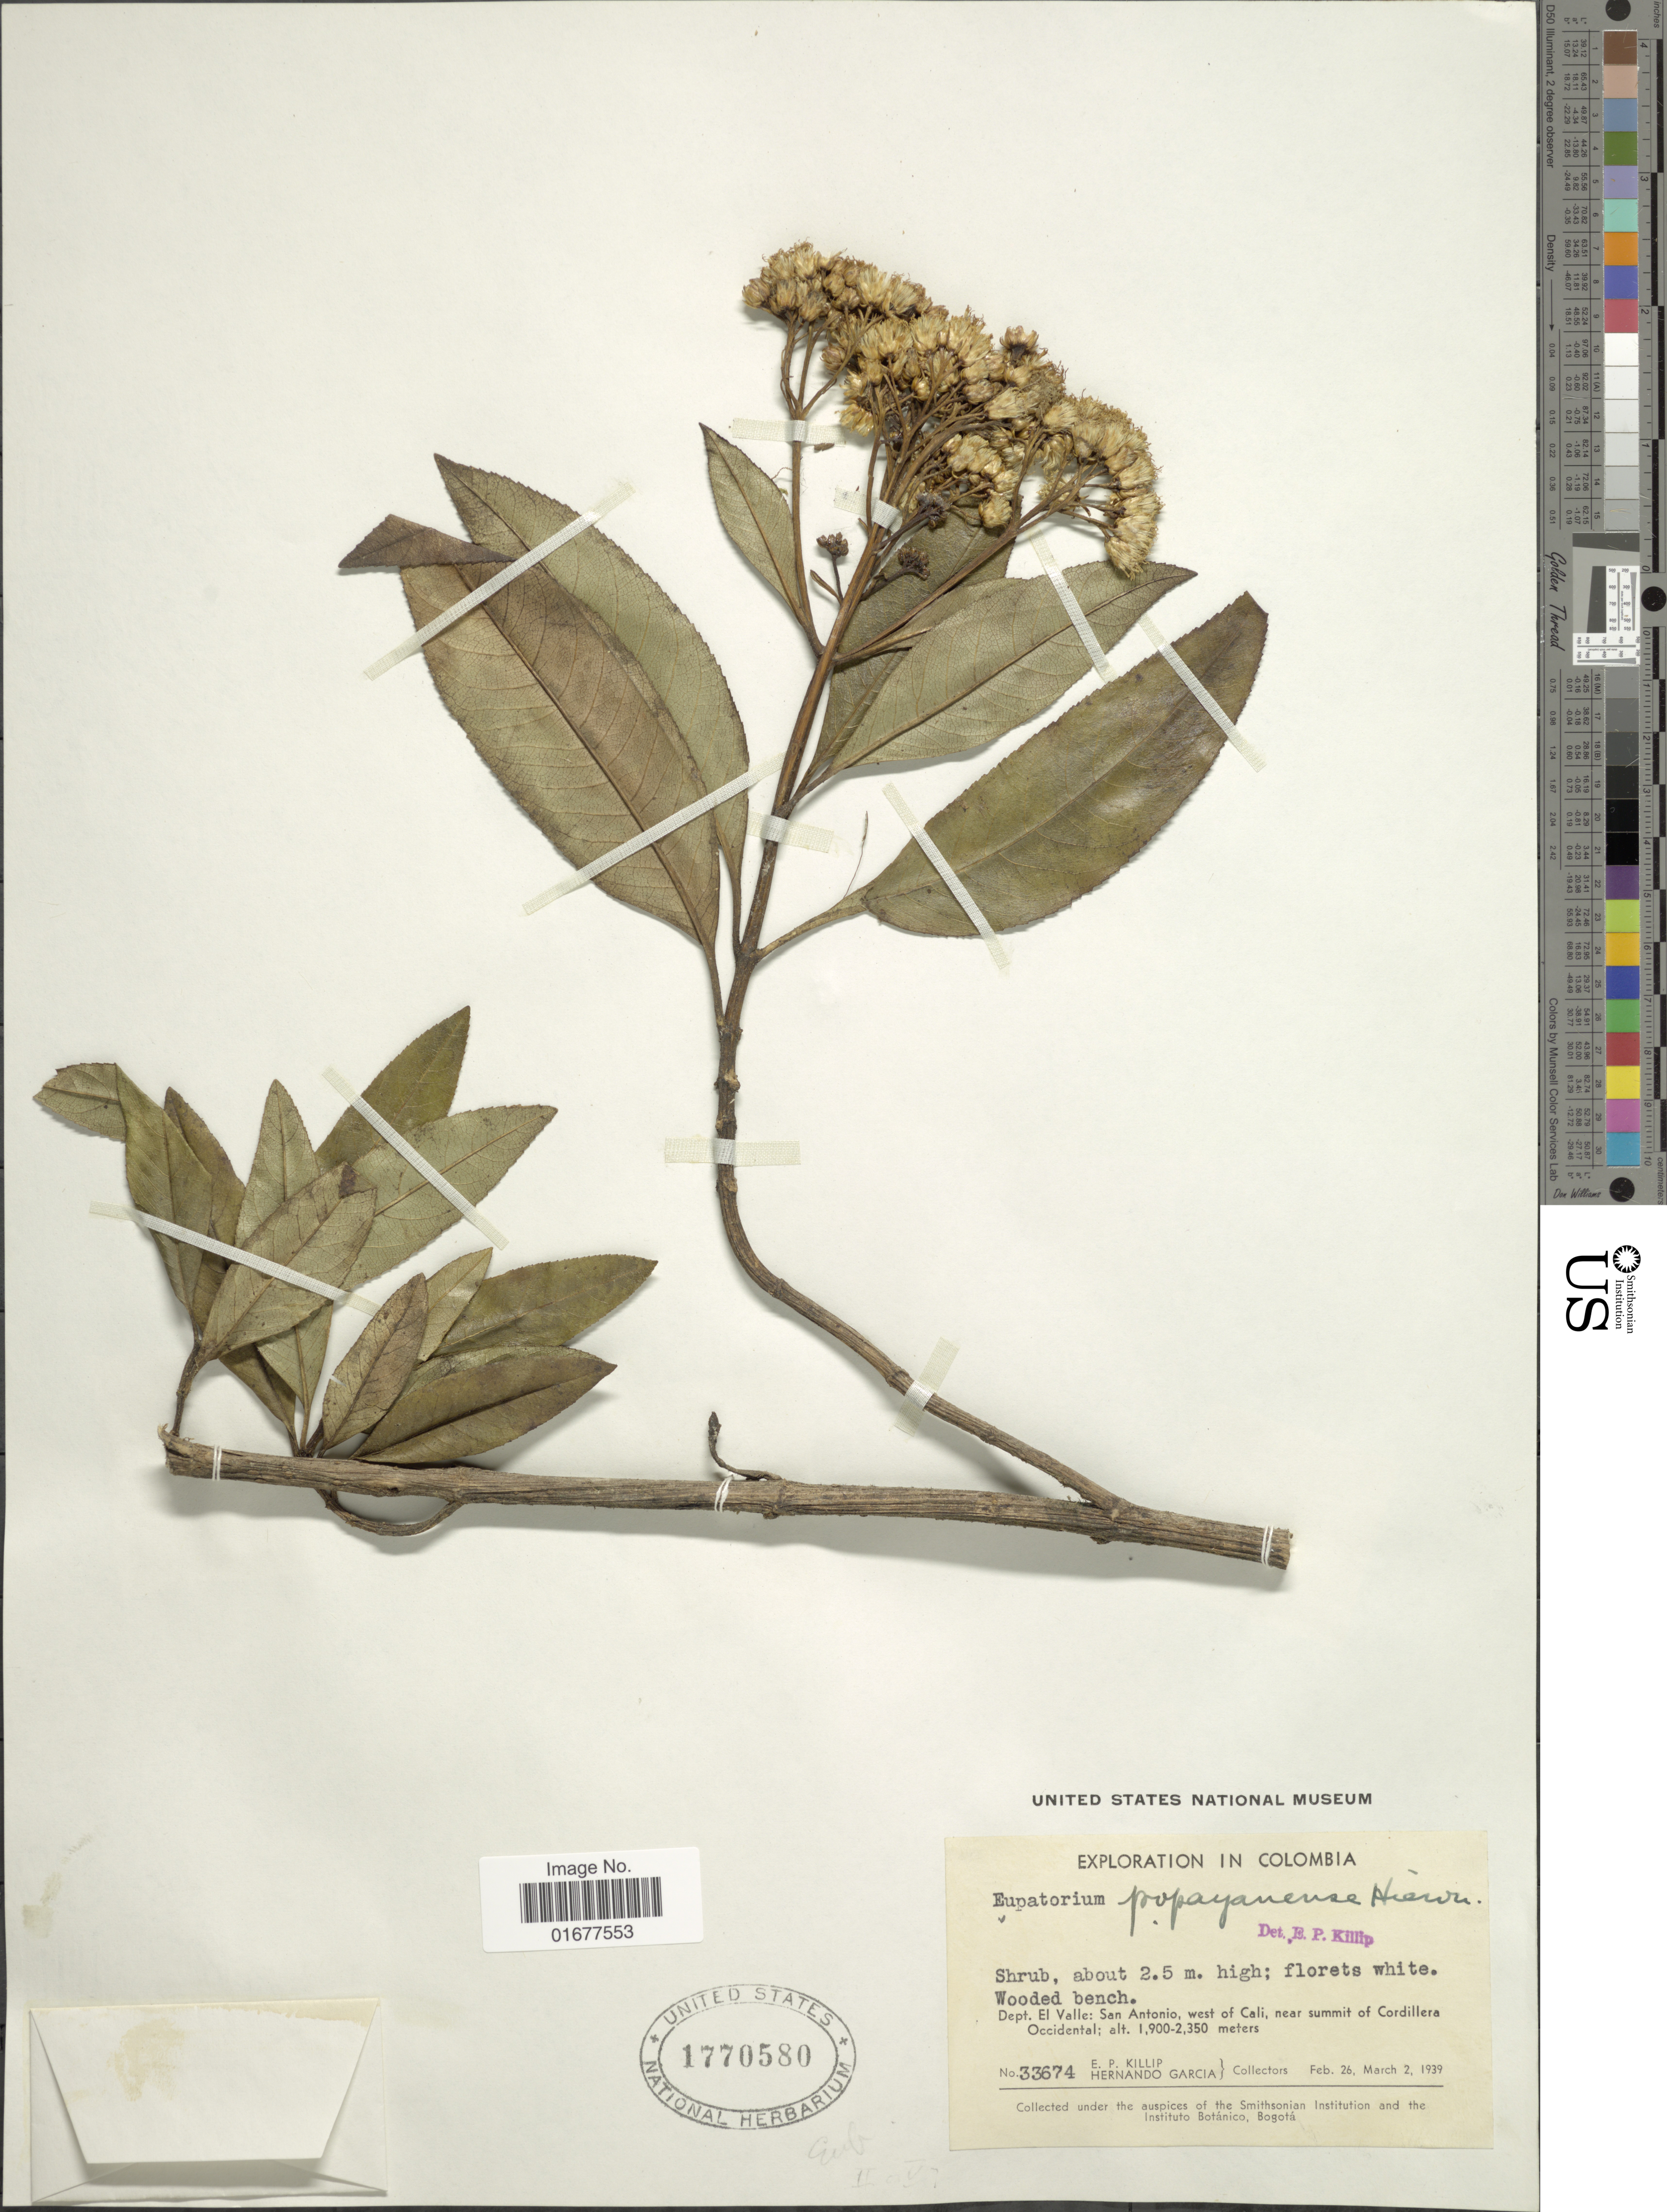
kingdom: Plantae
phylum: Tracheophyta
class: Magnoliopsida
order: Asterales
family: Asteraceae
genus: Ageratina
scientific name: Ageratina popayanensis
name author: (H. Rob.) R.M. King & H. Rob.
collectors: E. P. Killip & H. Garcia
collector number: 33674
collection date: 1939-02-26/1939-03-02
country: Colombia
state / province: Valle del Cauca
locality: San Antonio, west of Cali, near summit of Cordillera Occidental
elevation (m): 1900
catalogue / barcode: US 1770580